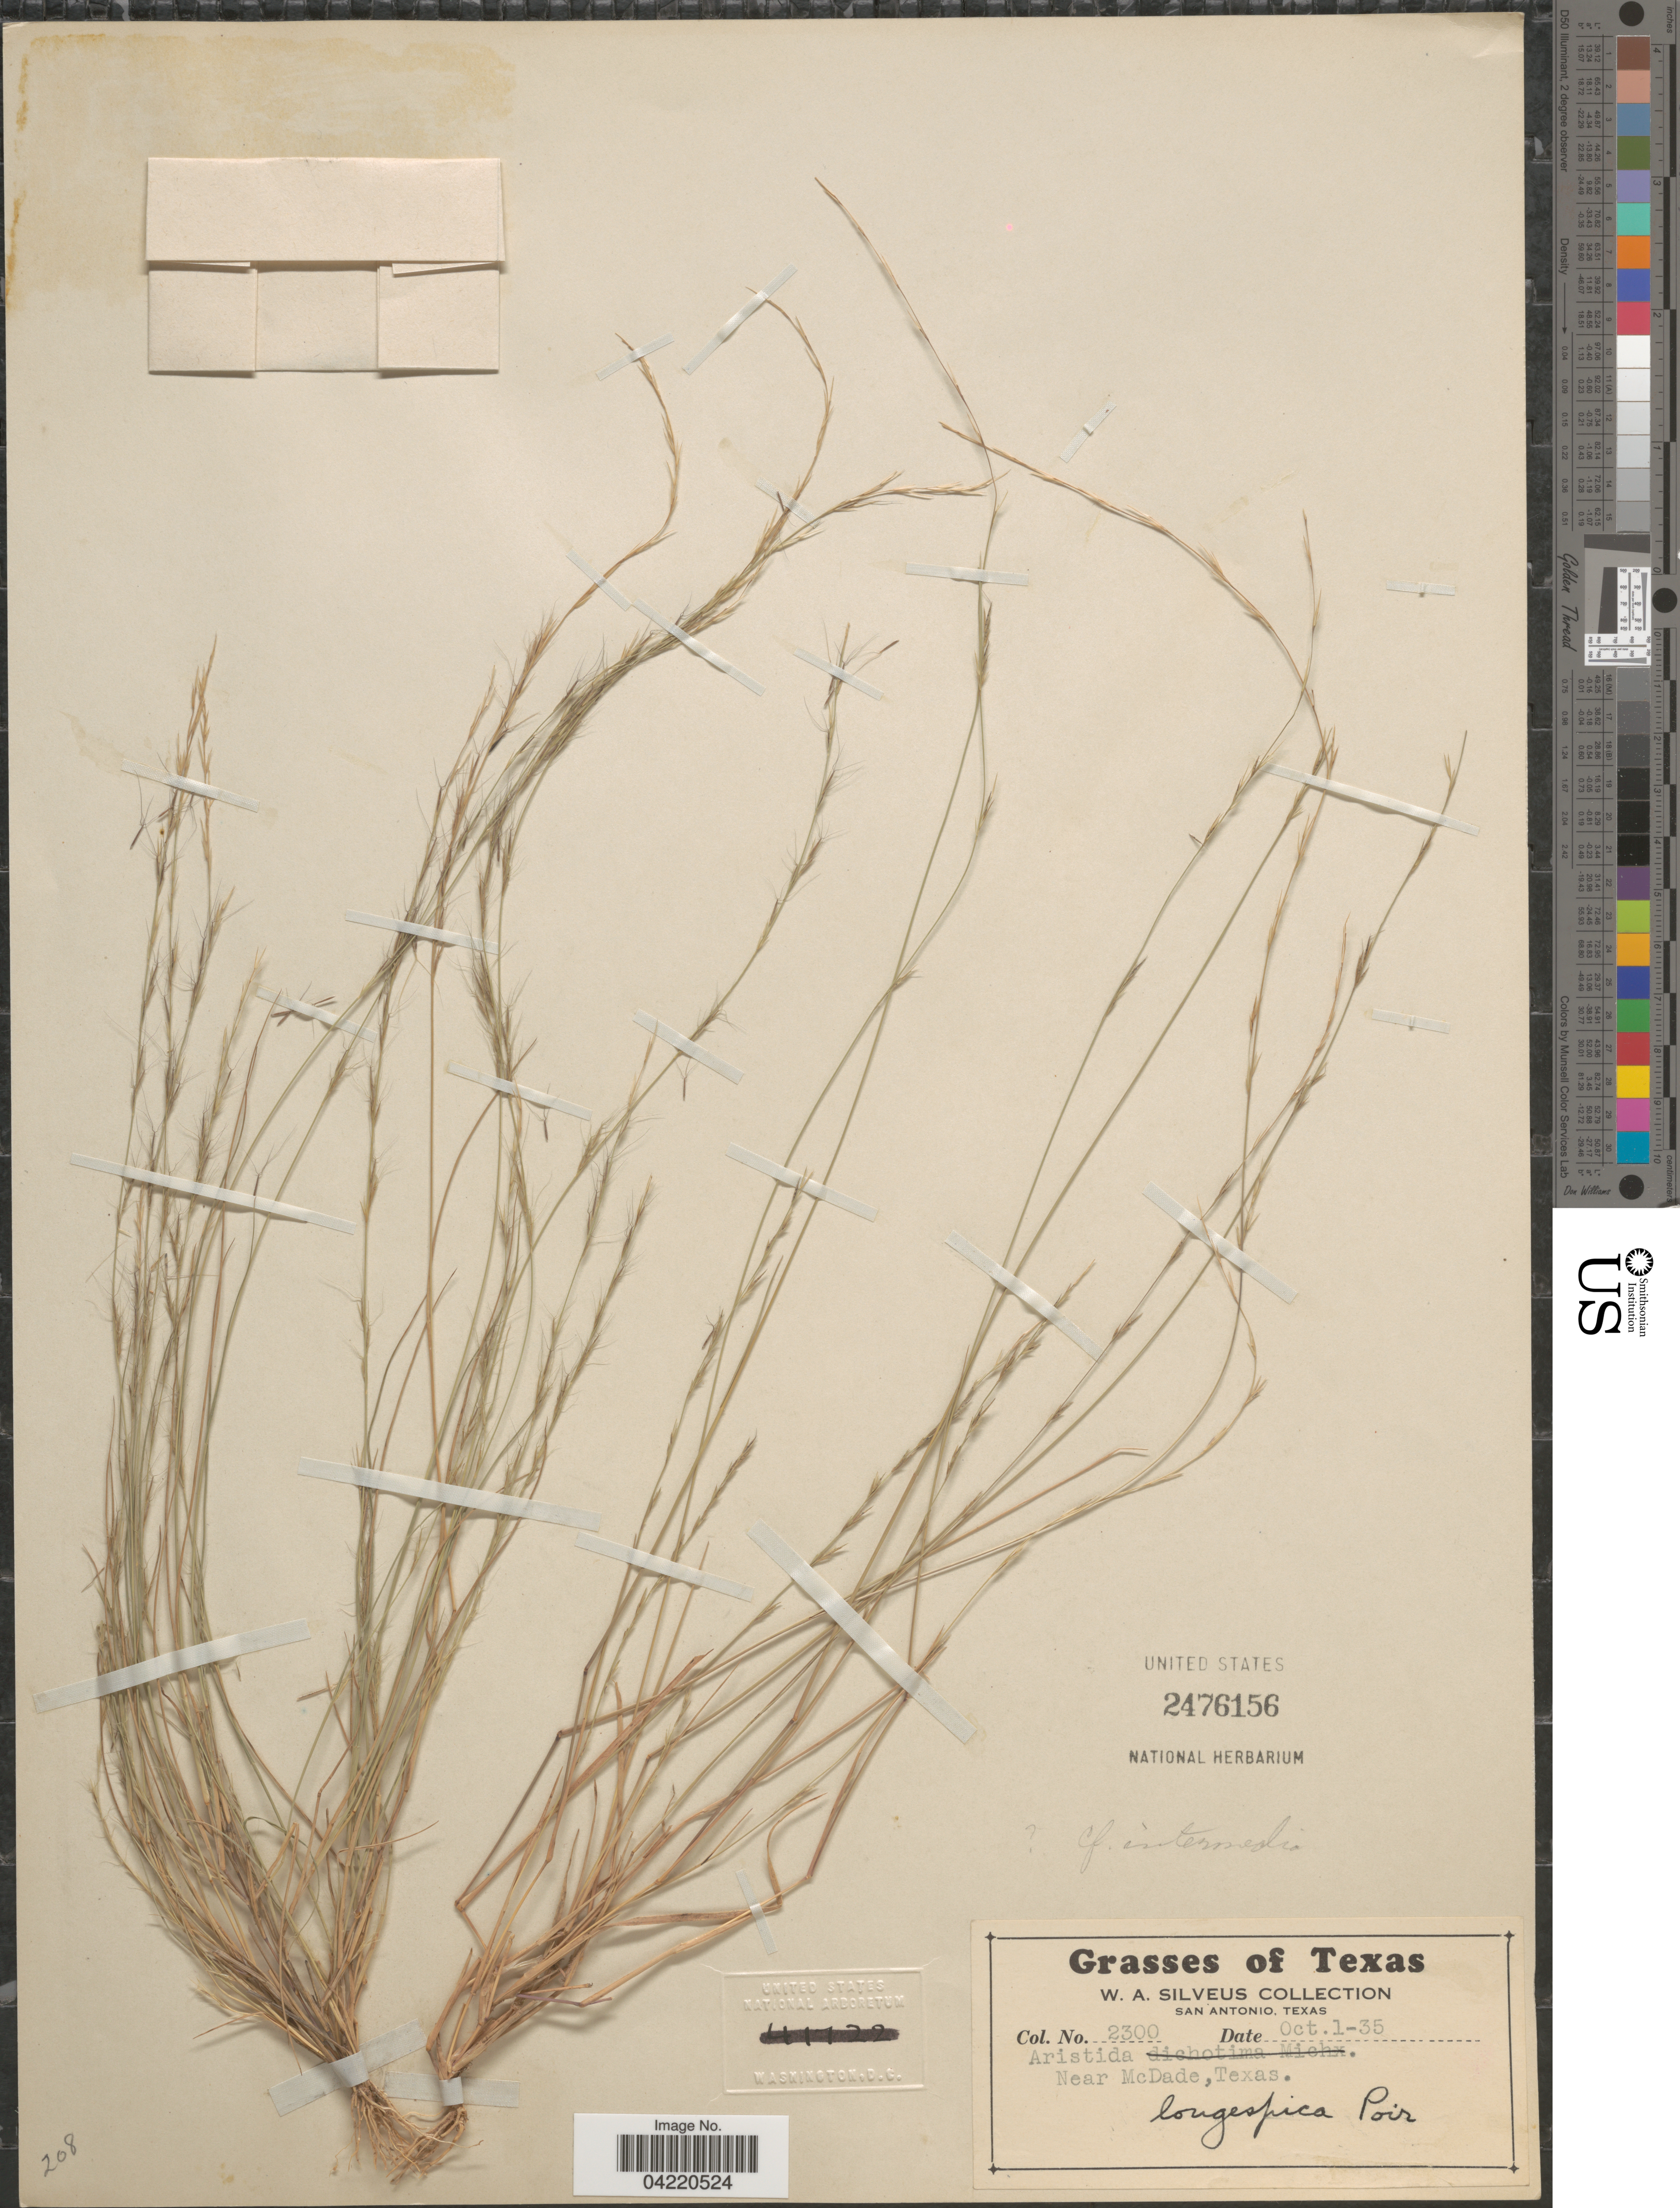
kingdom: Plantae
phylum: Tracheophyta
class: Liliopsida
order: Poales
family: Poaceae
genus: Aristida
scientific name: Aristida longespica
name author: Poir.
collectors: W. Silveus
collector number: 2300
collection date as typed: Transcribed d/m/y: 1/10/35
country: United States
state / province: Texas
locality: Near McDade.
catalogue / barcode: US 2476156